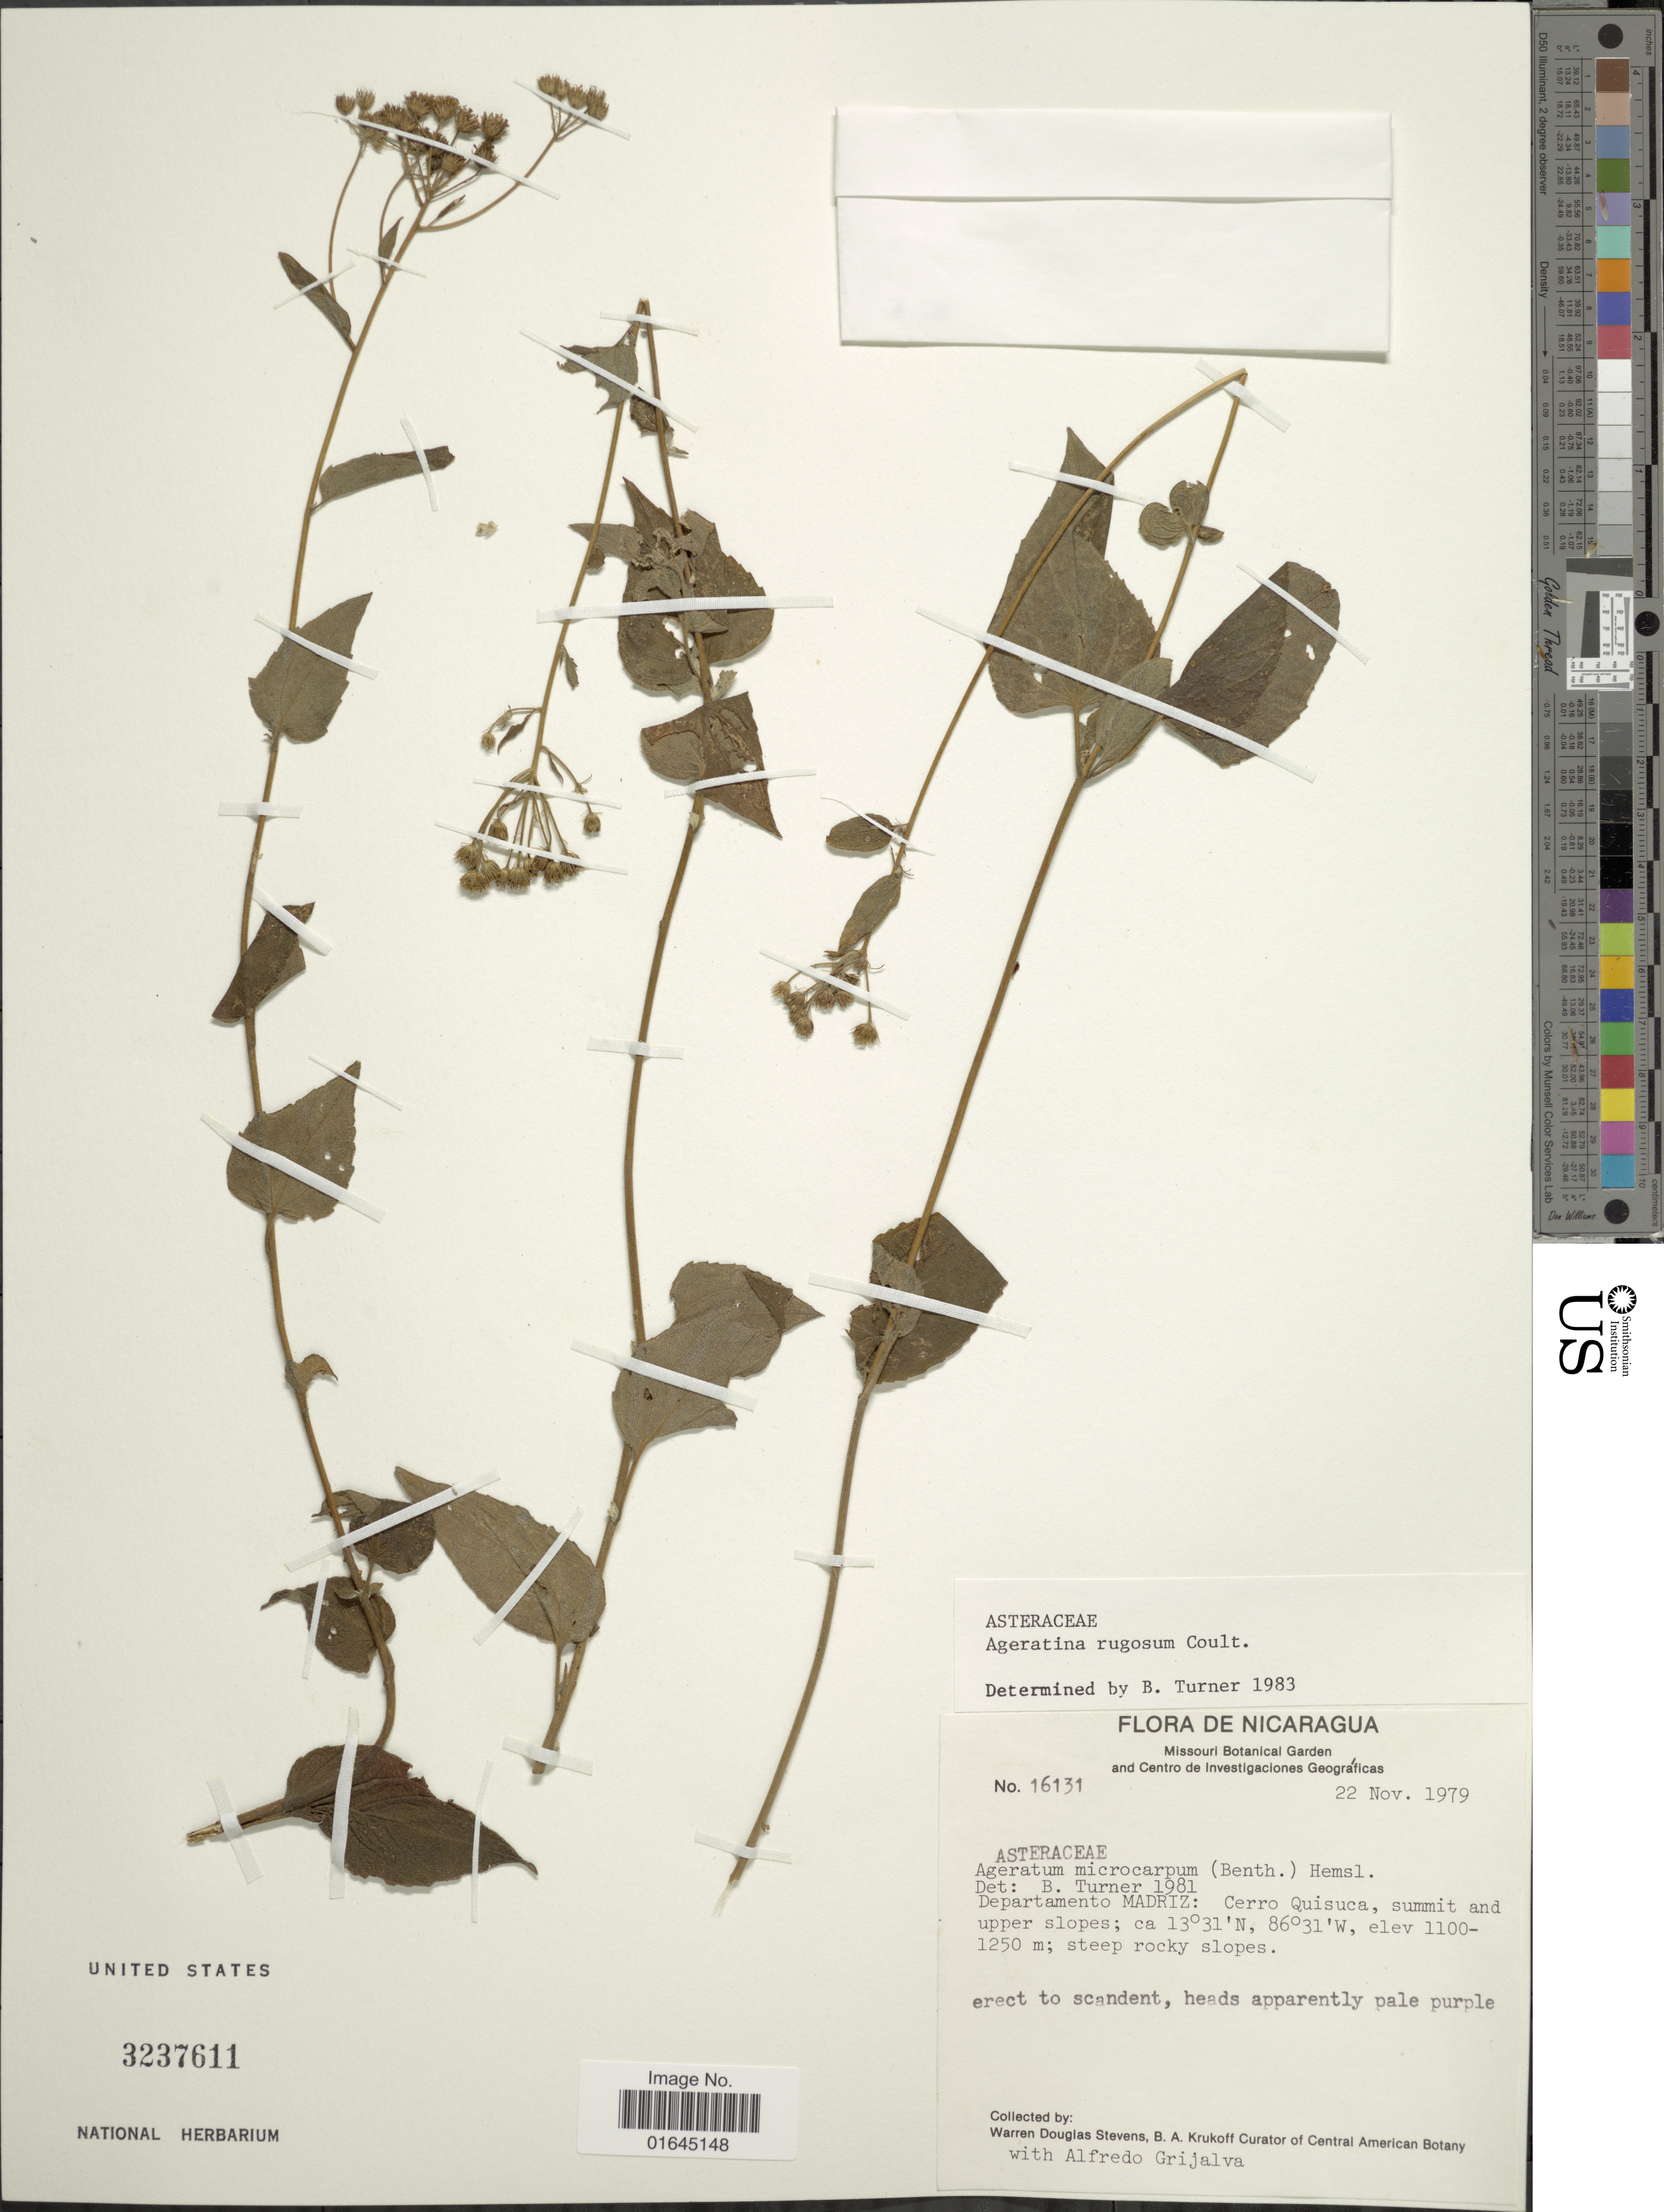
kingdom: Plantae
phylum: Tracheophyta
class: Magnoliopsida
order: Asterales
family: Asteraceae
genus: Ageratum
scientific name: Ageratum rugosum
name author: J.M. Coult.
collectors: W. D. Stevens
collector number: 16131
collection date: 1979-11-22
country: Nicaragua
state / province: Madriz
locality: Departamento Madriz: cerro Quisuca, summit and upper slopes.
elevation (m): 1100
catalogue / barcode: US 3237611